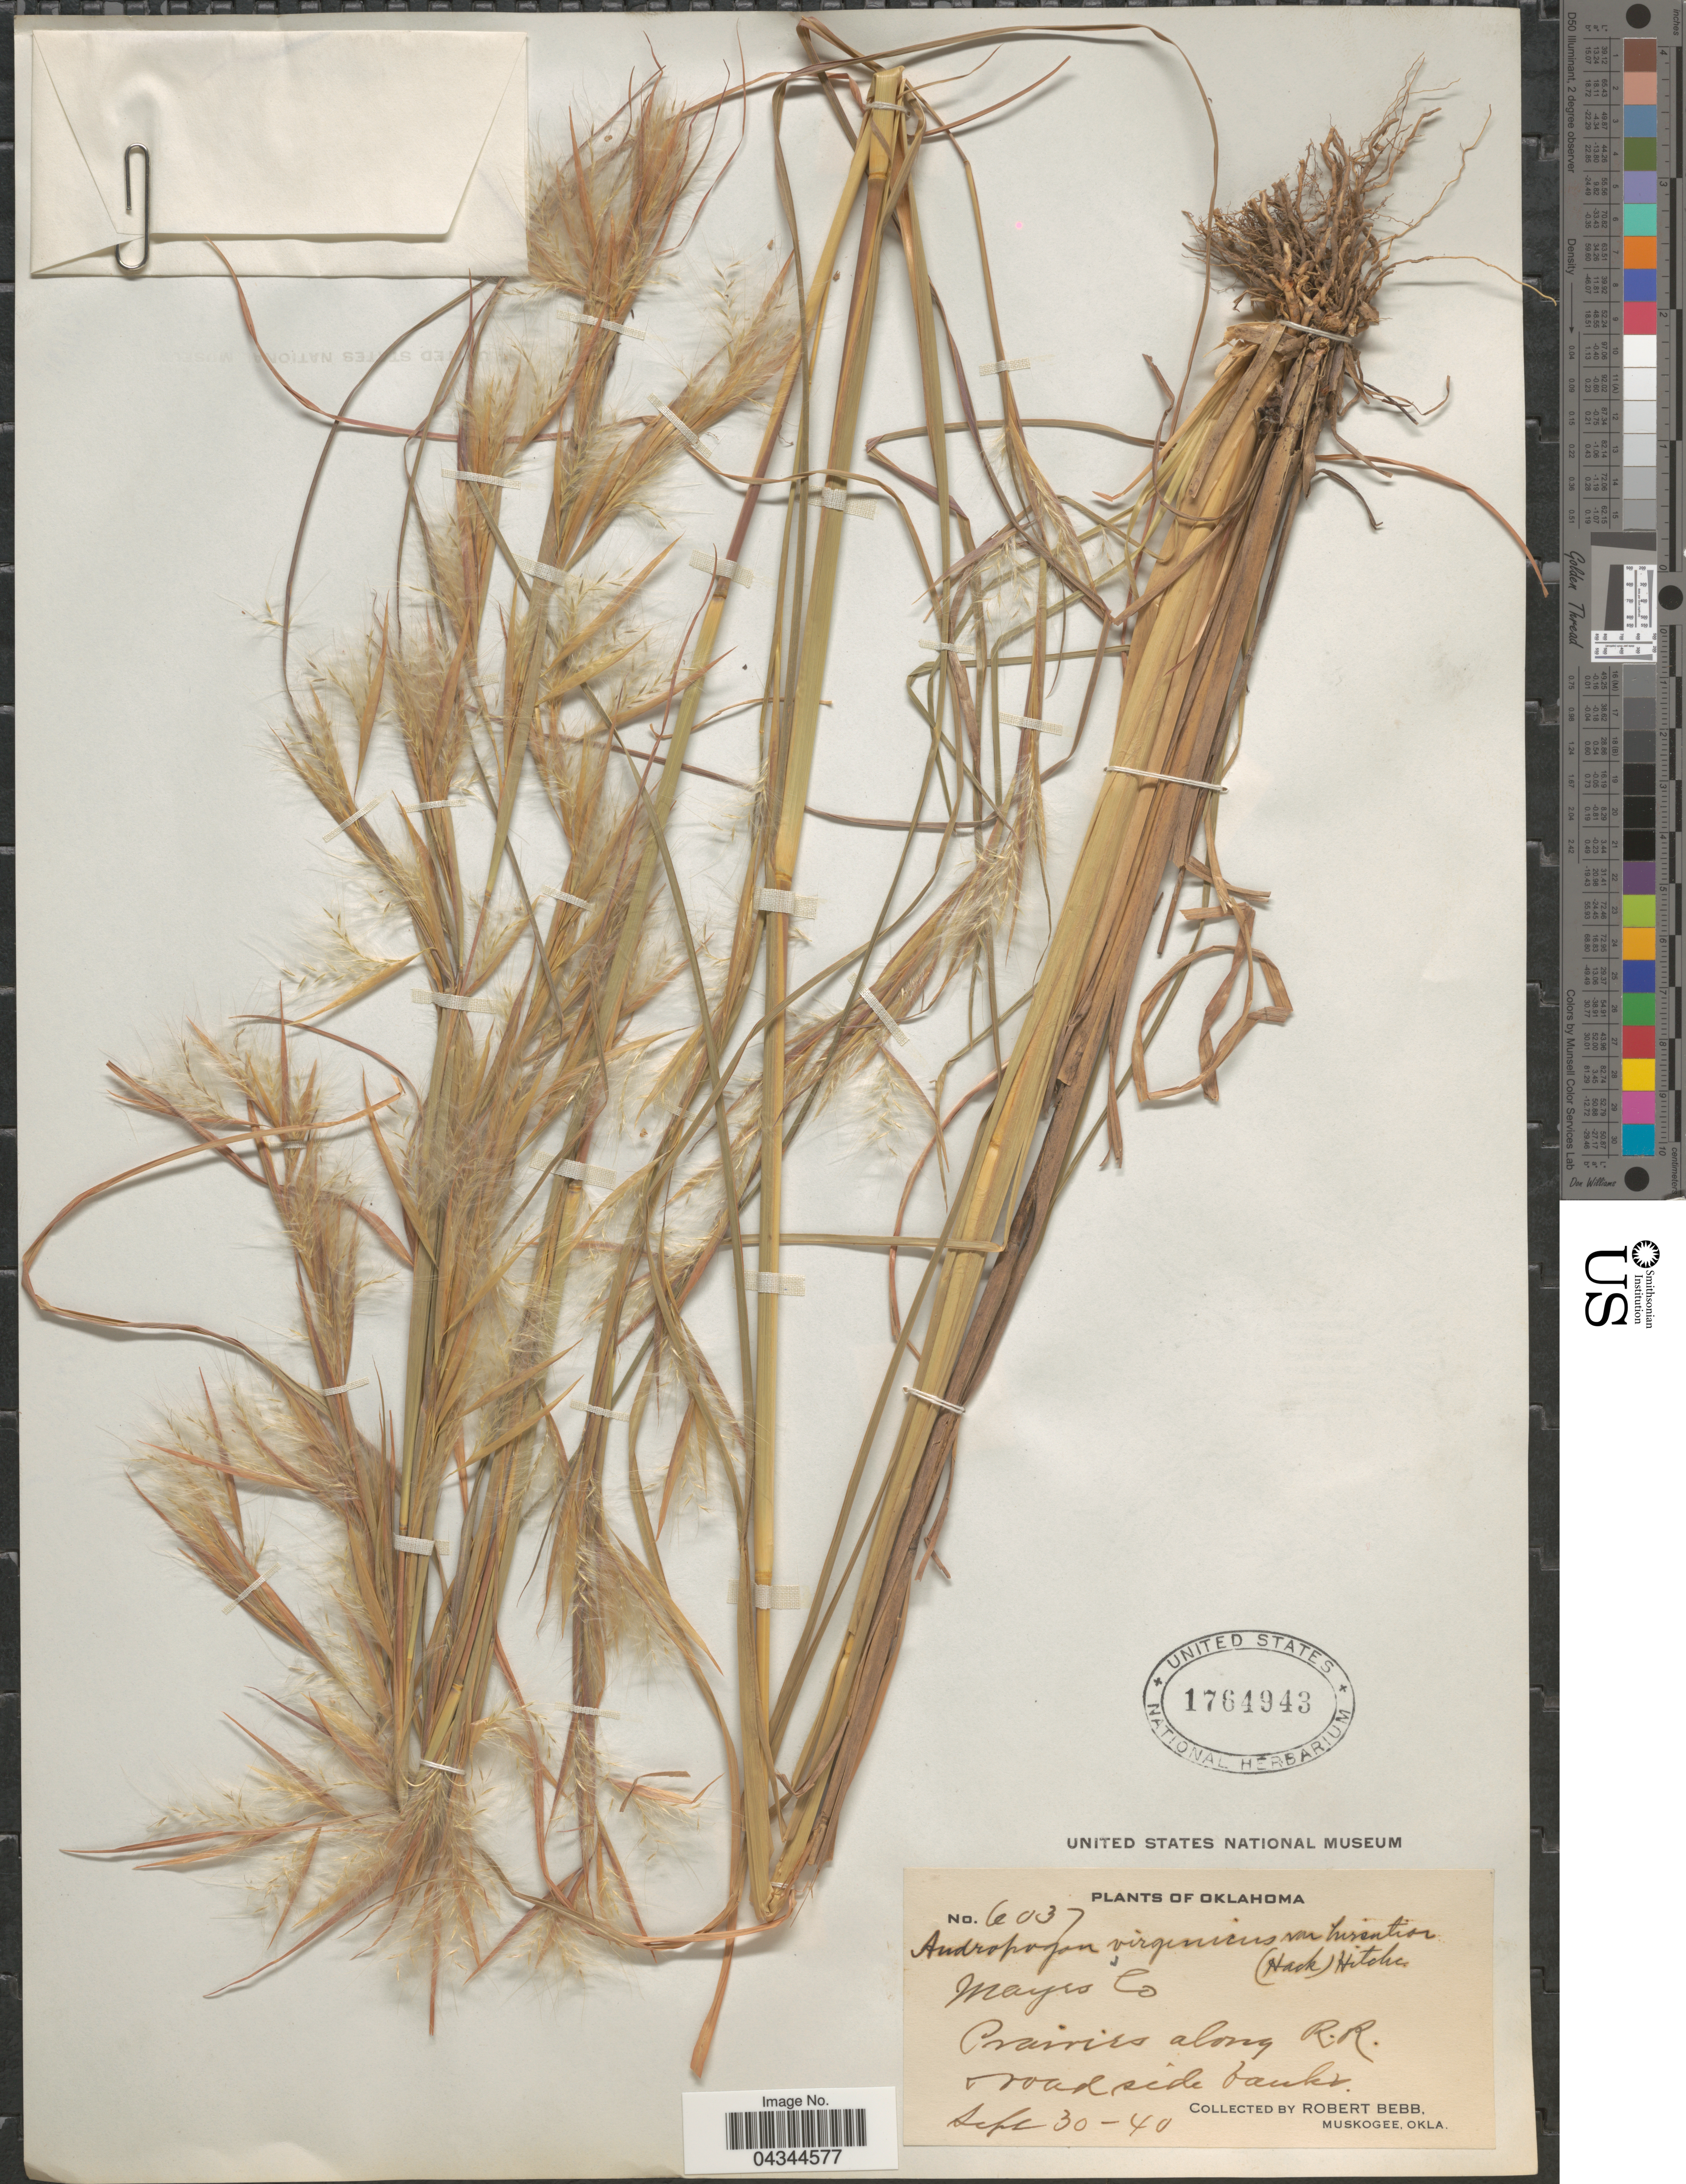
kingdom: Plantae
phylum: Tracheophyta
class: Liliopsida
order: Poales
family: Poaceae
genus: Andropogon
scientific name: Andropogon virginicus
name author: L.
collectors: R. Bebb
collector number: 6037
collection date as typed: Transcribed d/m/y: 30/9/40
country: United States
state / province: Oklahoma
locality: Mayes Co. Prairies along R.R. roadside banks.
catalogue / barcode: US 1764943